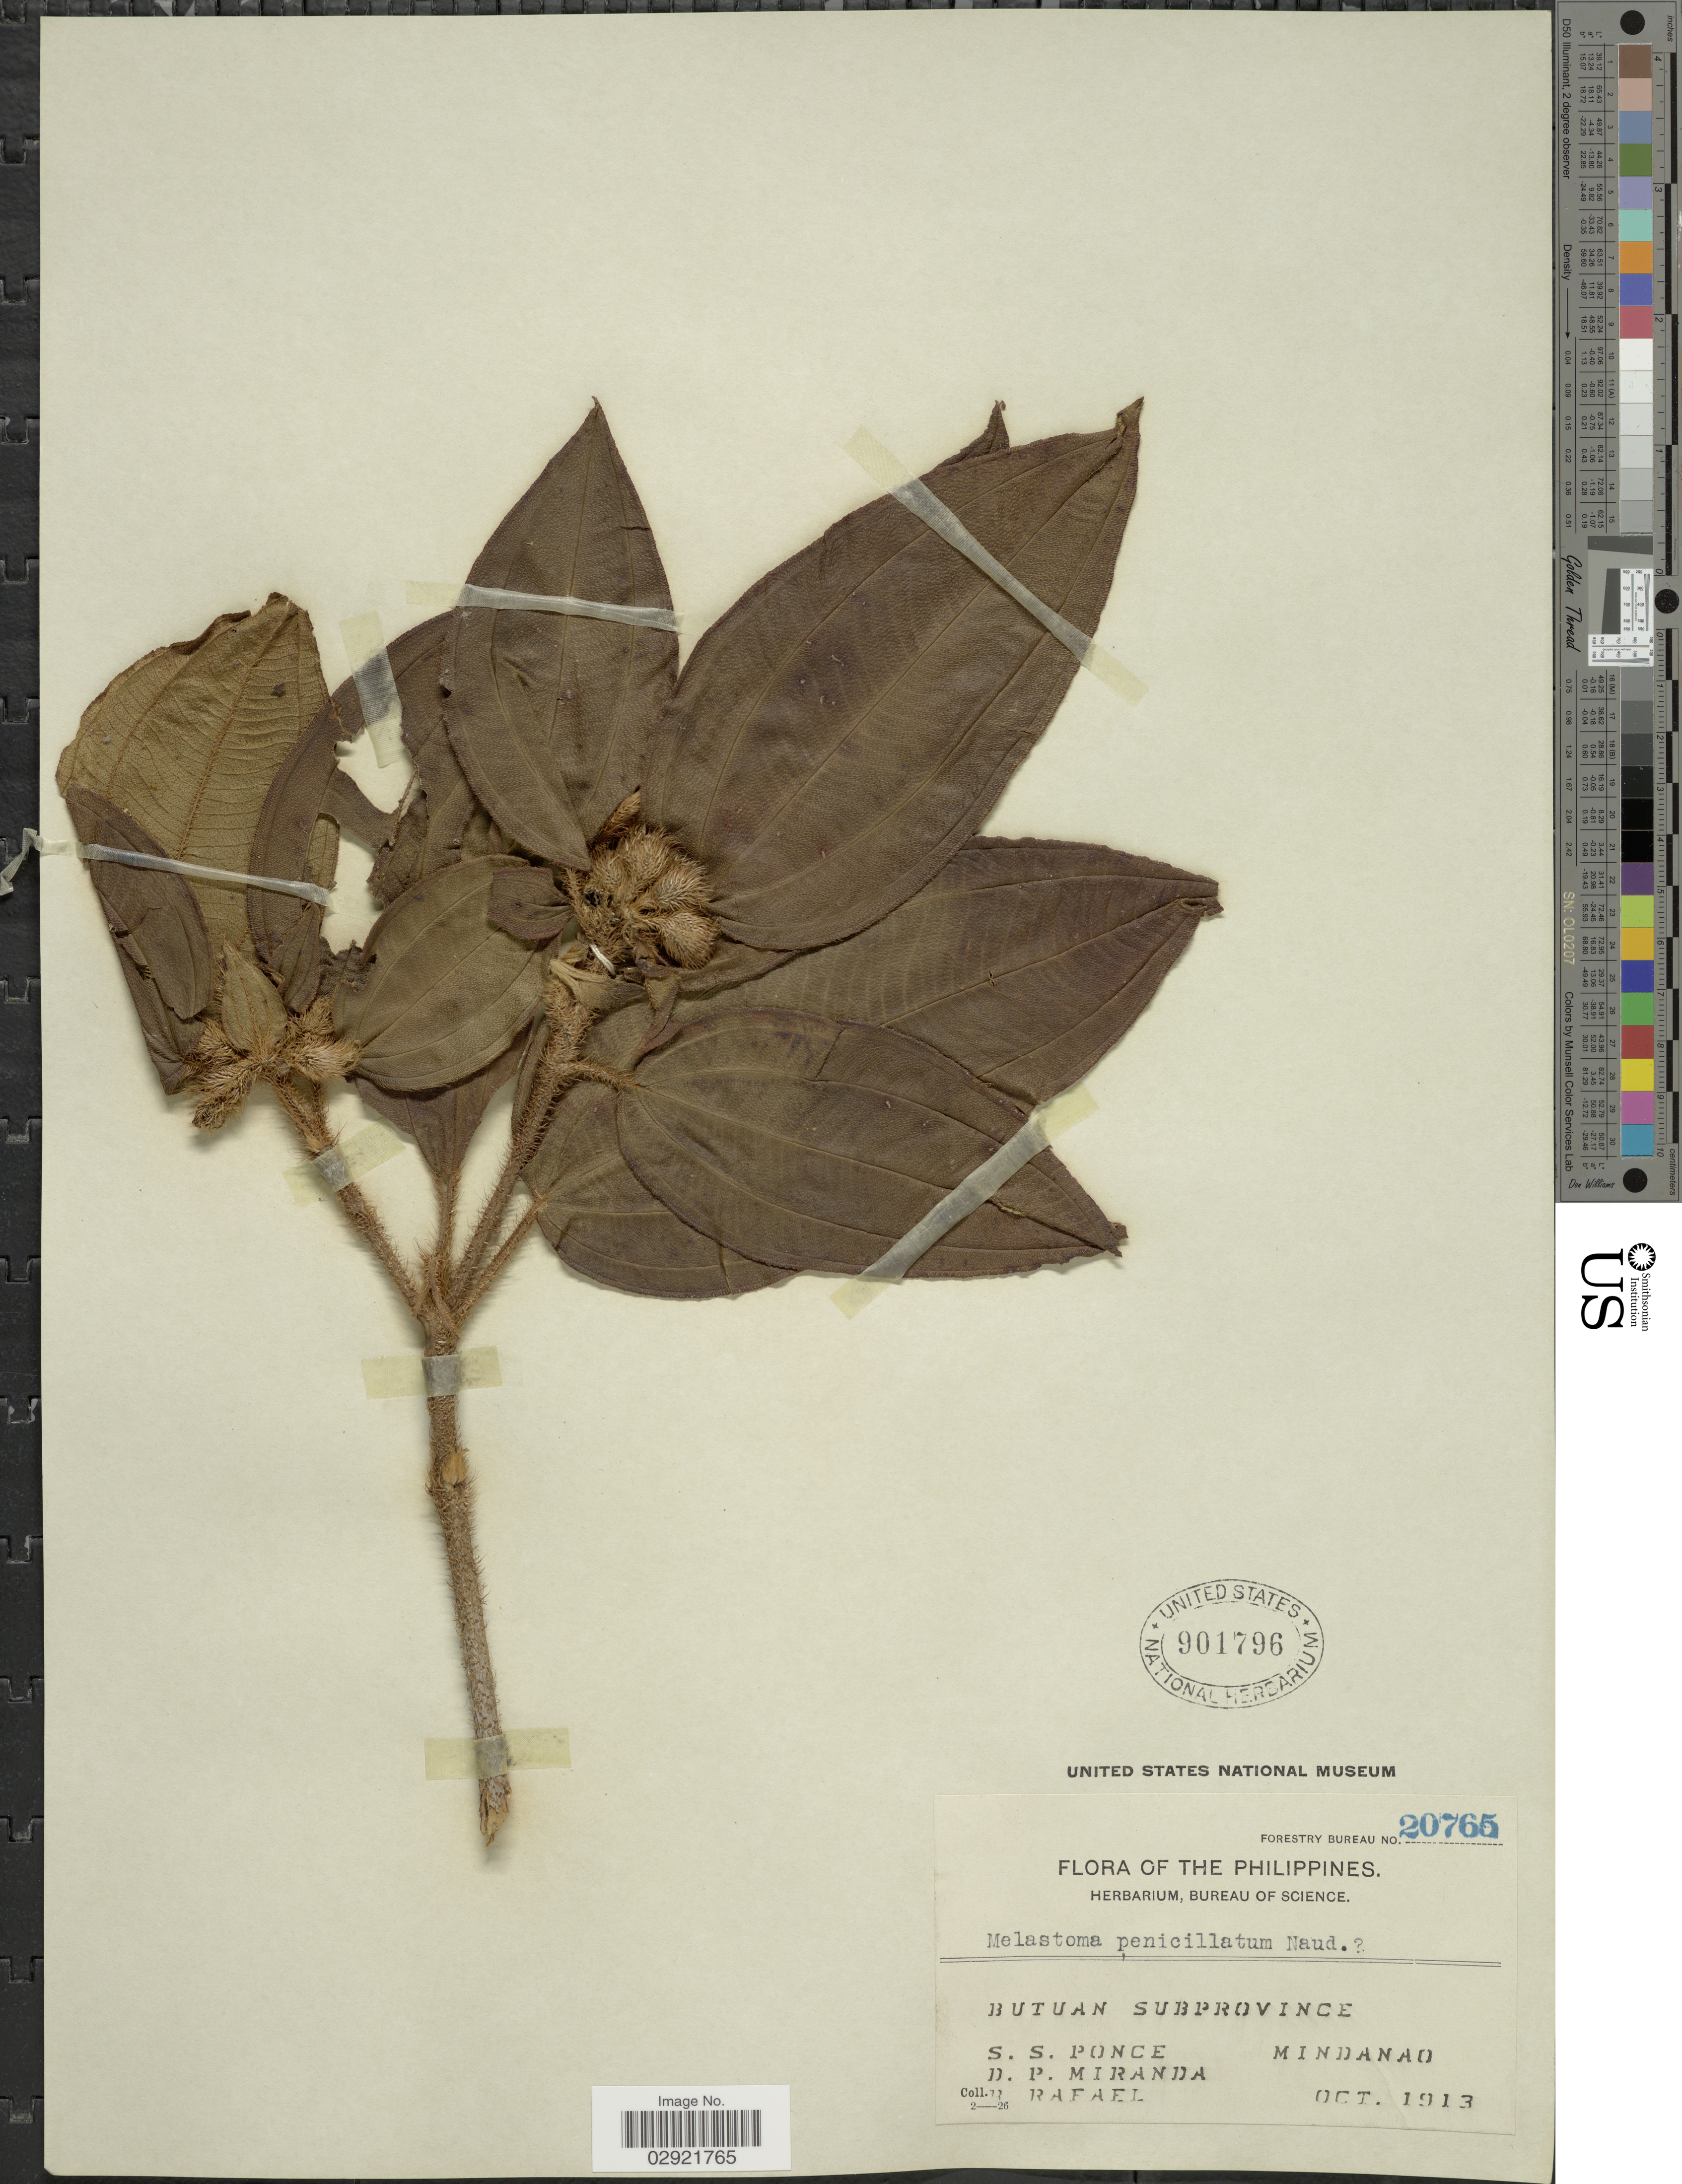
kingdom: Plantae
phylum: Tracheophyta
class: Magnoliopsida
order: Myrtales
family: Melastomataceae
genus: Melastoma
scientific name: Melastoma crinitum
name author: Roxb.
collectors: S. Ponce, D. P. Miranda & B. Rafael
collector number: Forestry Bureau 20765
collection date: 1913-10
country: Philippines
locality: Butuan Subprovince. Mindanao.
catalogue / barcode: US 901796